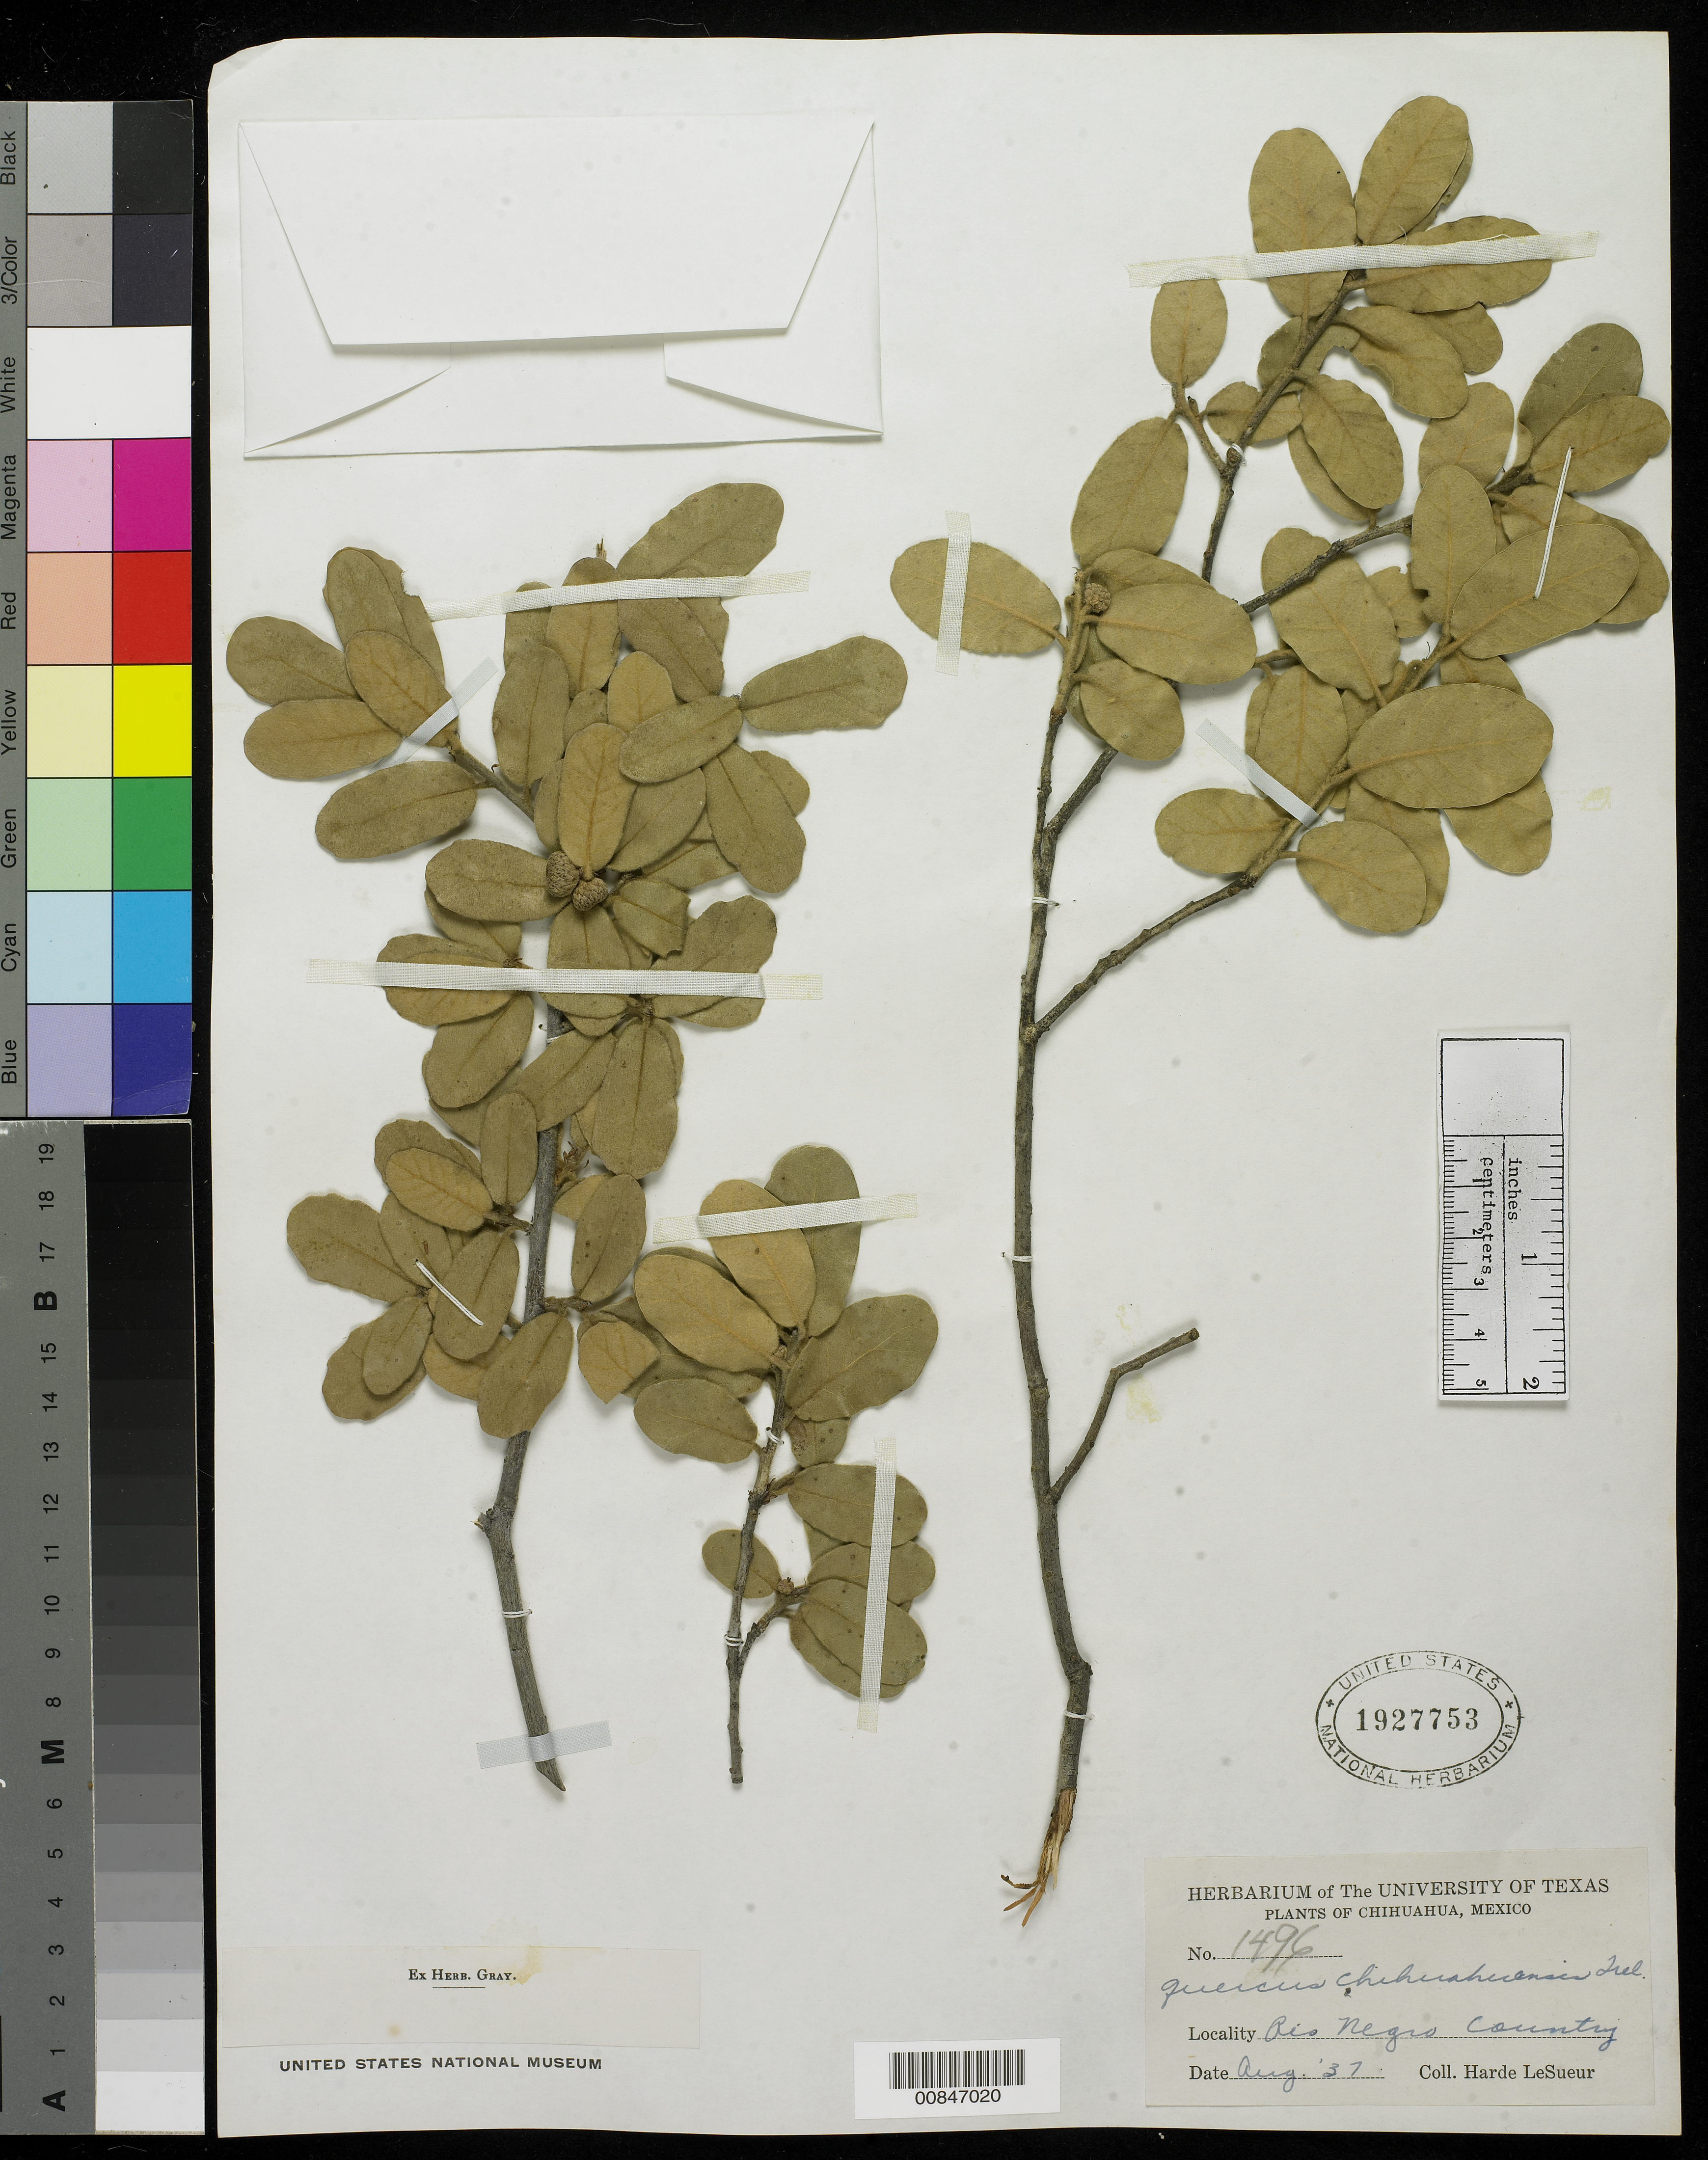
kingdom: Plantae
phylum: Tracheophyta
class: Magnoliopsida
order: Fagales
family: Fagaceae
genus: Quercus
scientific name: Quercus chihuahuensis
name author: Trel.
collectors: D. H. LeSueur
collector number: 1496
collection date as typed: Aug 1937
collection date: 1937-08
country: Mexico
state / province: Chihuahua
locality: Río Negro country.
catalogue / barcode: US 1927753